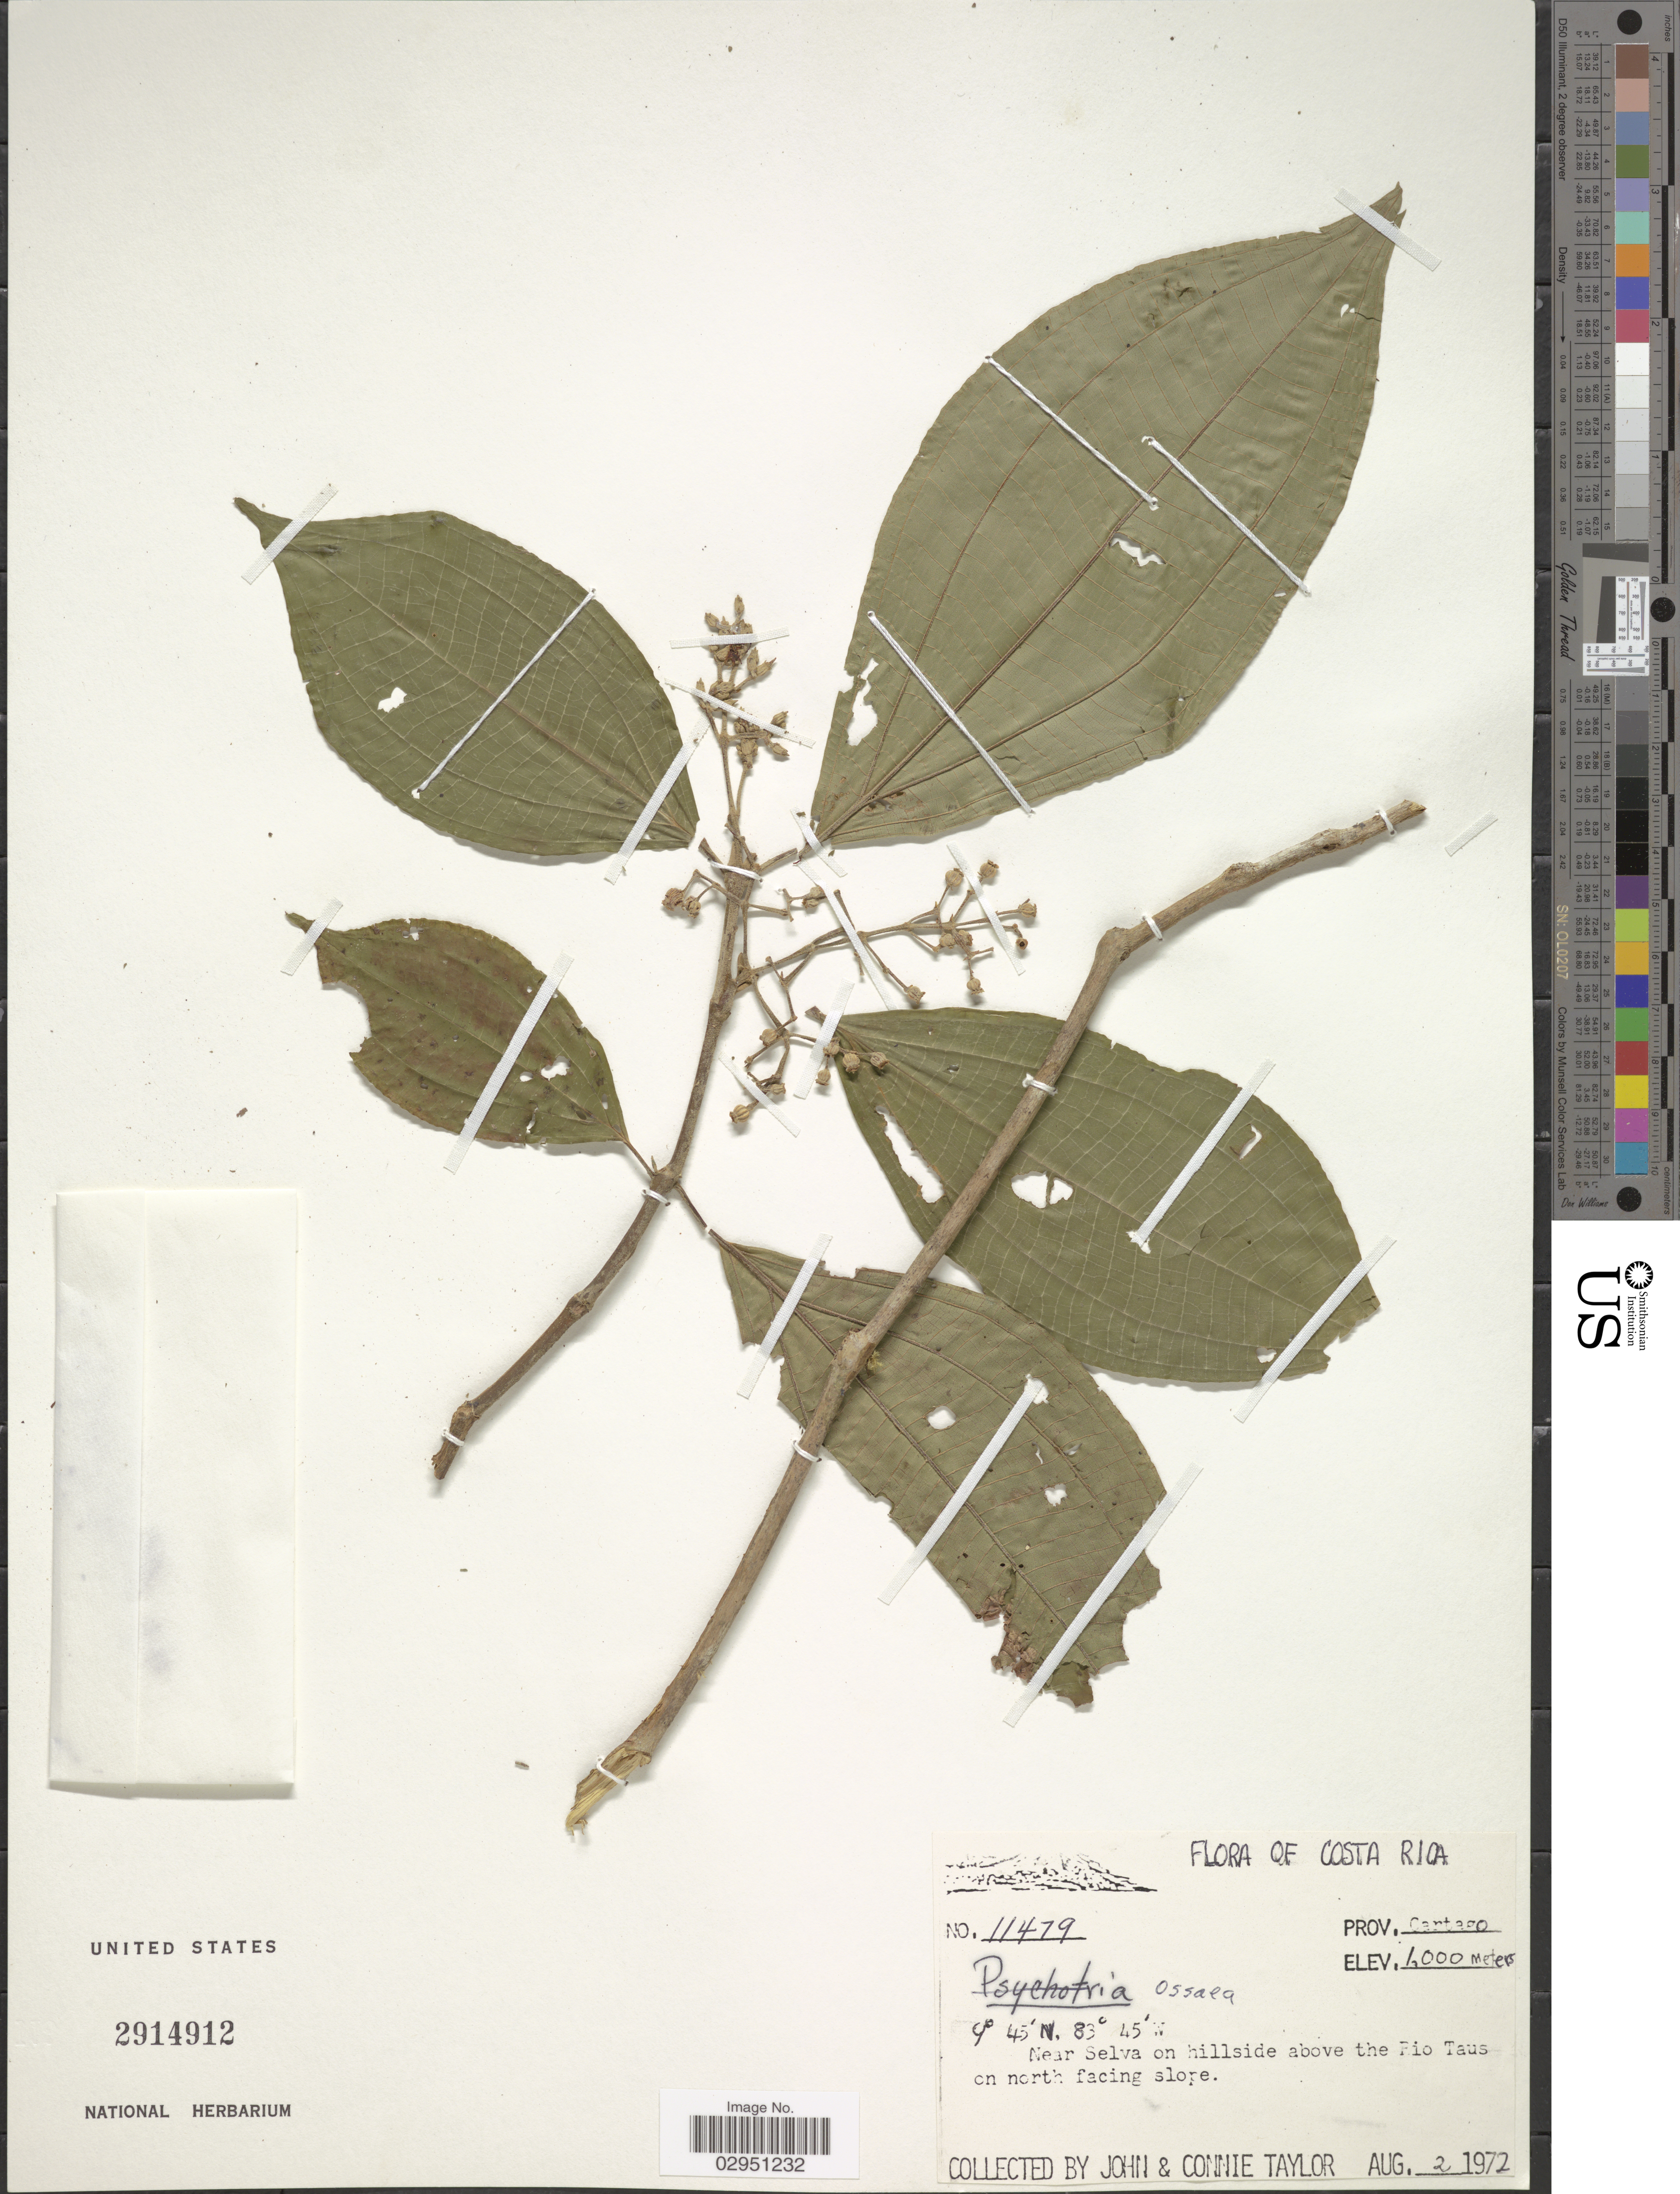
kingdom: Plantae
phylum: Tracheophyta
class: Magnoliopsida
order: Myrtales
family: Melastomataceae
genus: Ossaea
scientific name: Ossaea sp.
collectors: J. Taylor & C. Taylor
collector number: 11479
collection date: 1972-08-02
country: Costa Rica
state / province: Cartago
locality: Near Selva on hillside above the Rio Taus on north facing slope.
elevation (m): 1000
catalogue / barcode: US 2914912